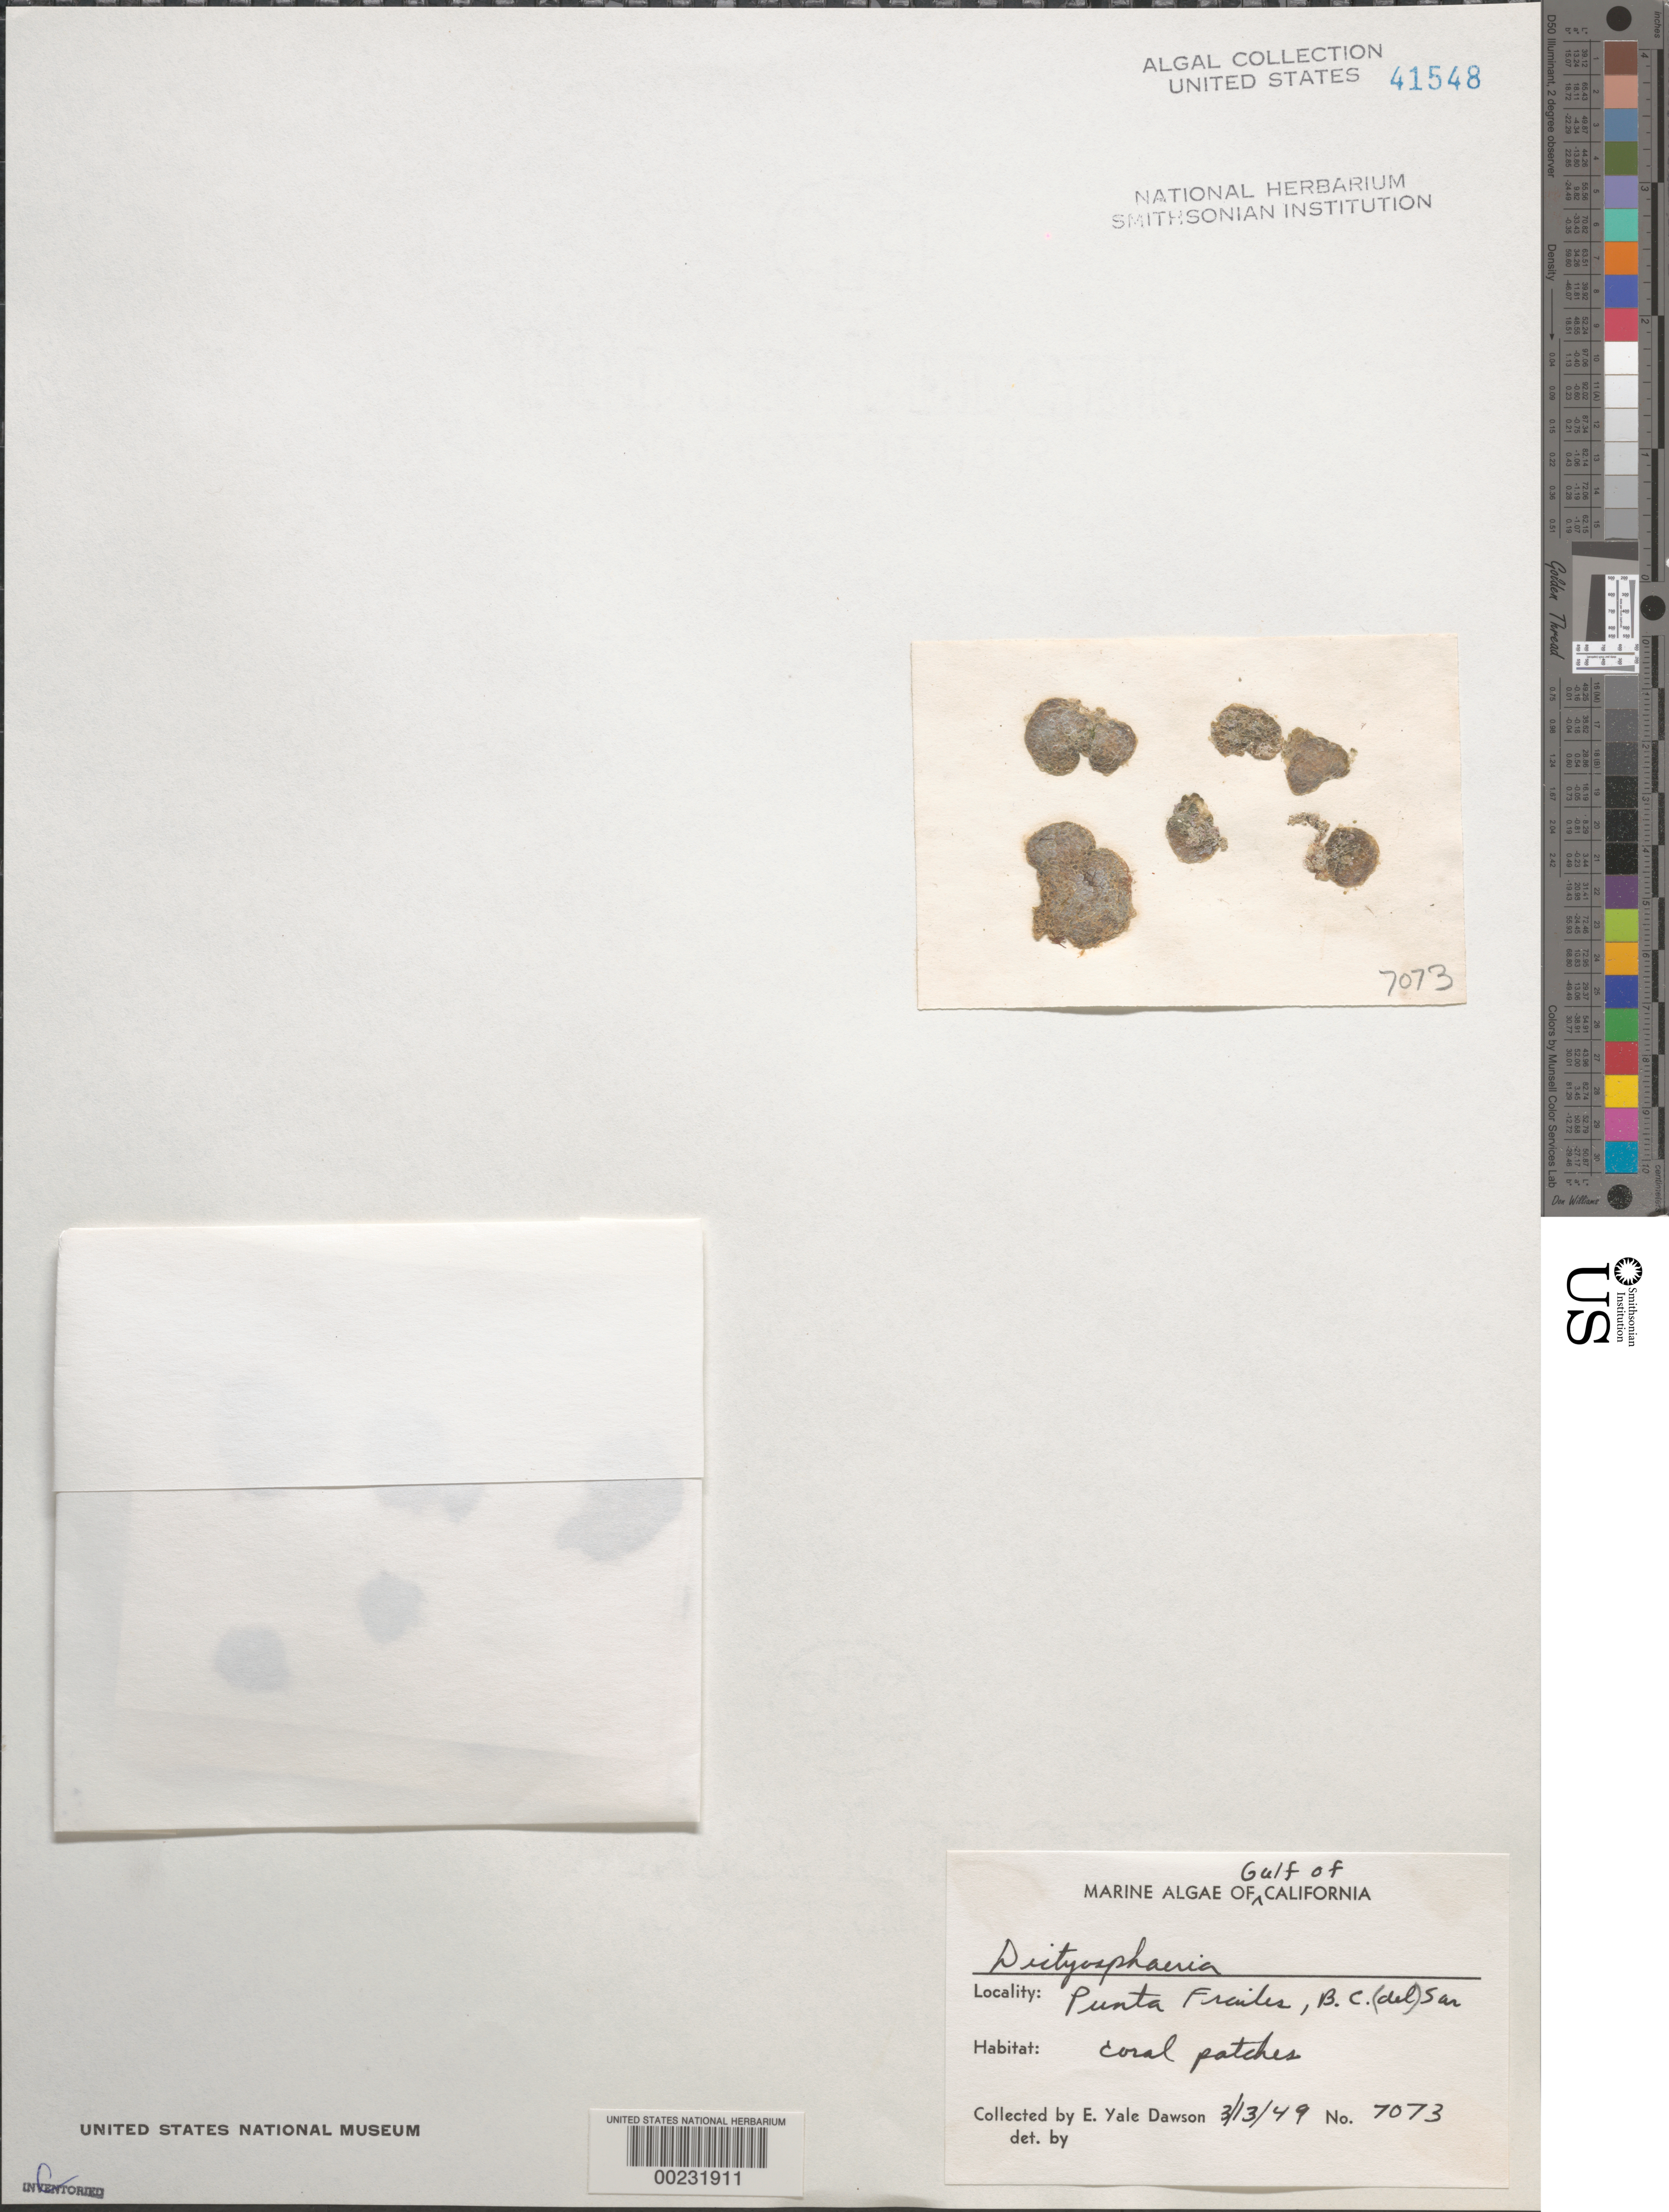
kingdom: Plantae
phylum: Chlorophyta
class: Ulvophyceae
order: Siphonocladales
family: Siphonocladaceae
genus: Dictyosphaeria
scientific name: Dictyosphaeria sp.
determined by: Dawson, E. Y.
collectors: E. Y. Dawson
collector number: EYD 7073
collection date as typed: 13 Mar 1949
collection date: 1949-03-13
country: Mexico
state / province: Baja California Sur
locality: Punta Frailes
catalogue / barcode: US 41548